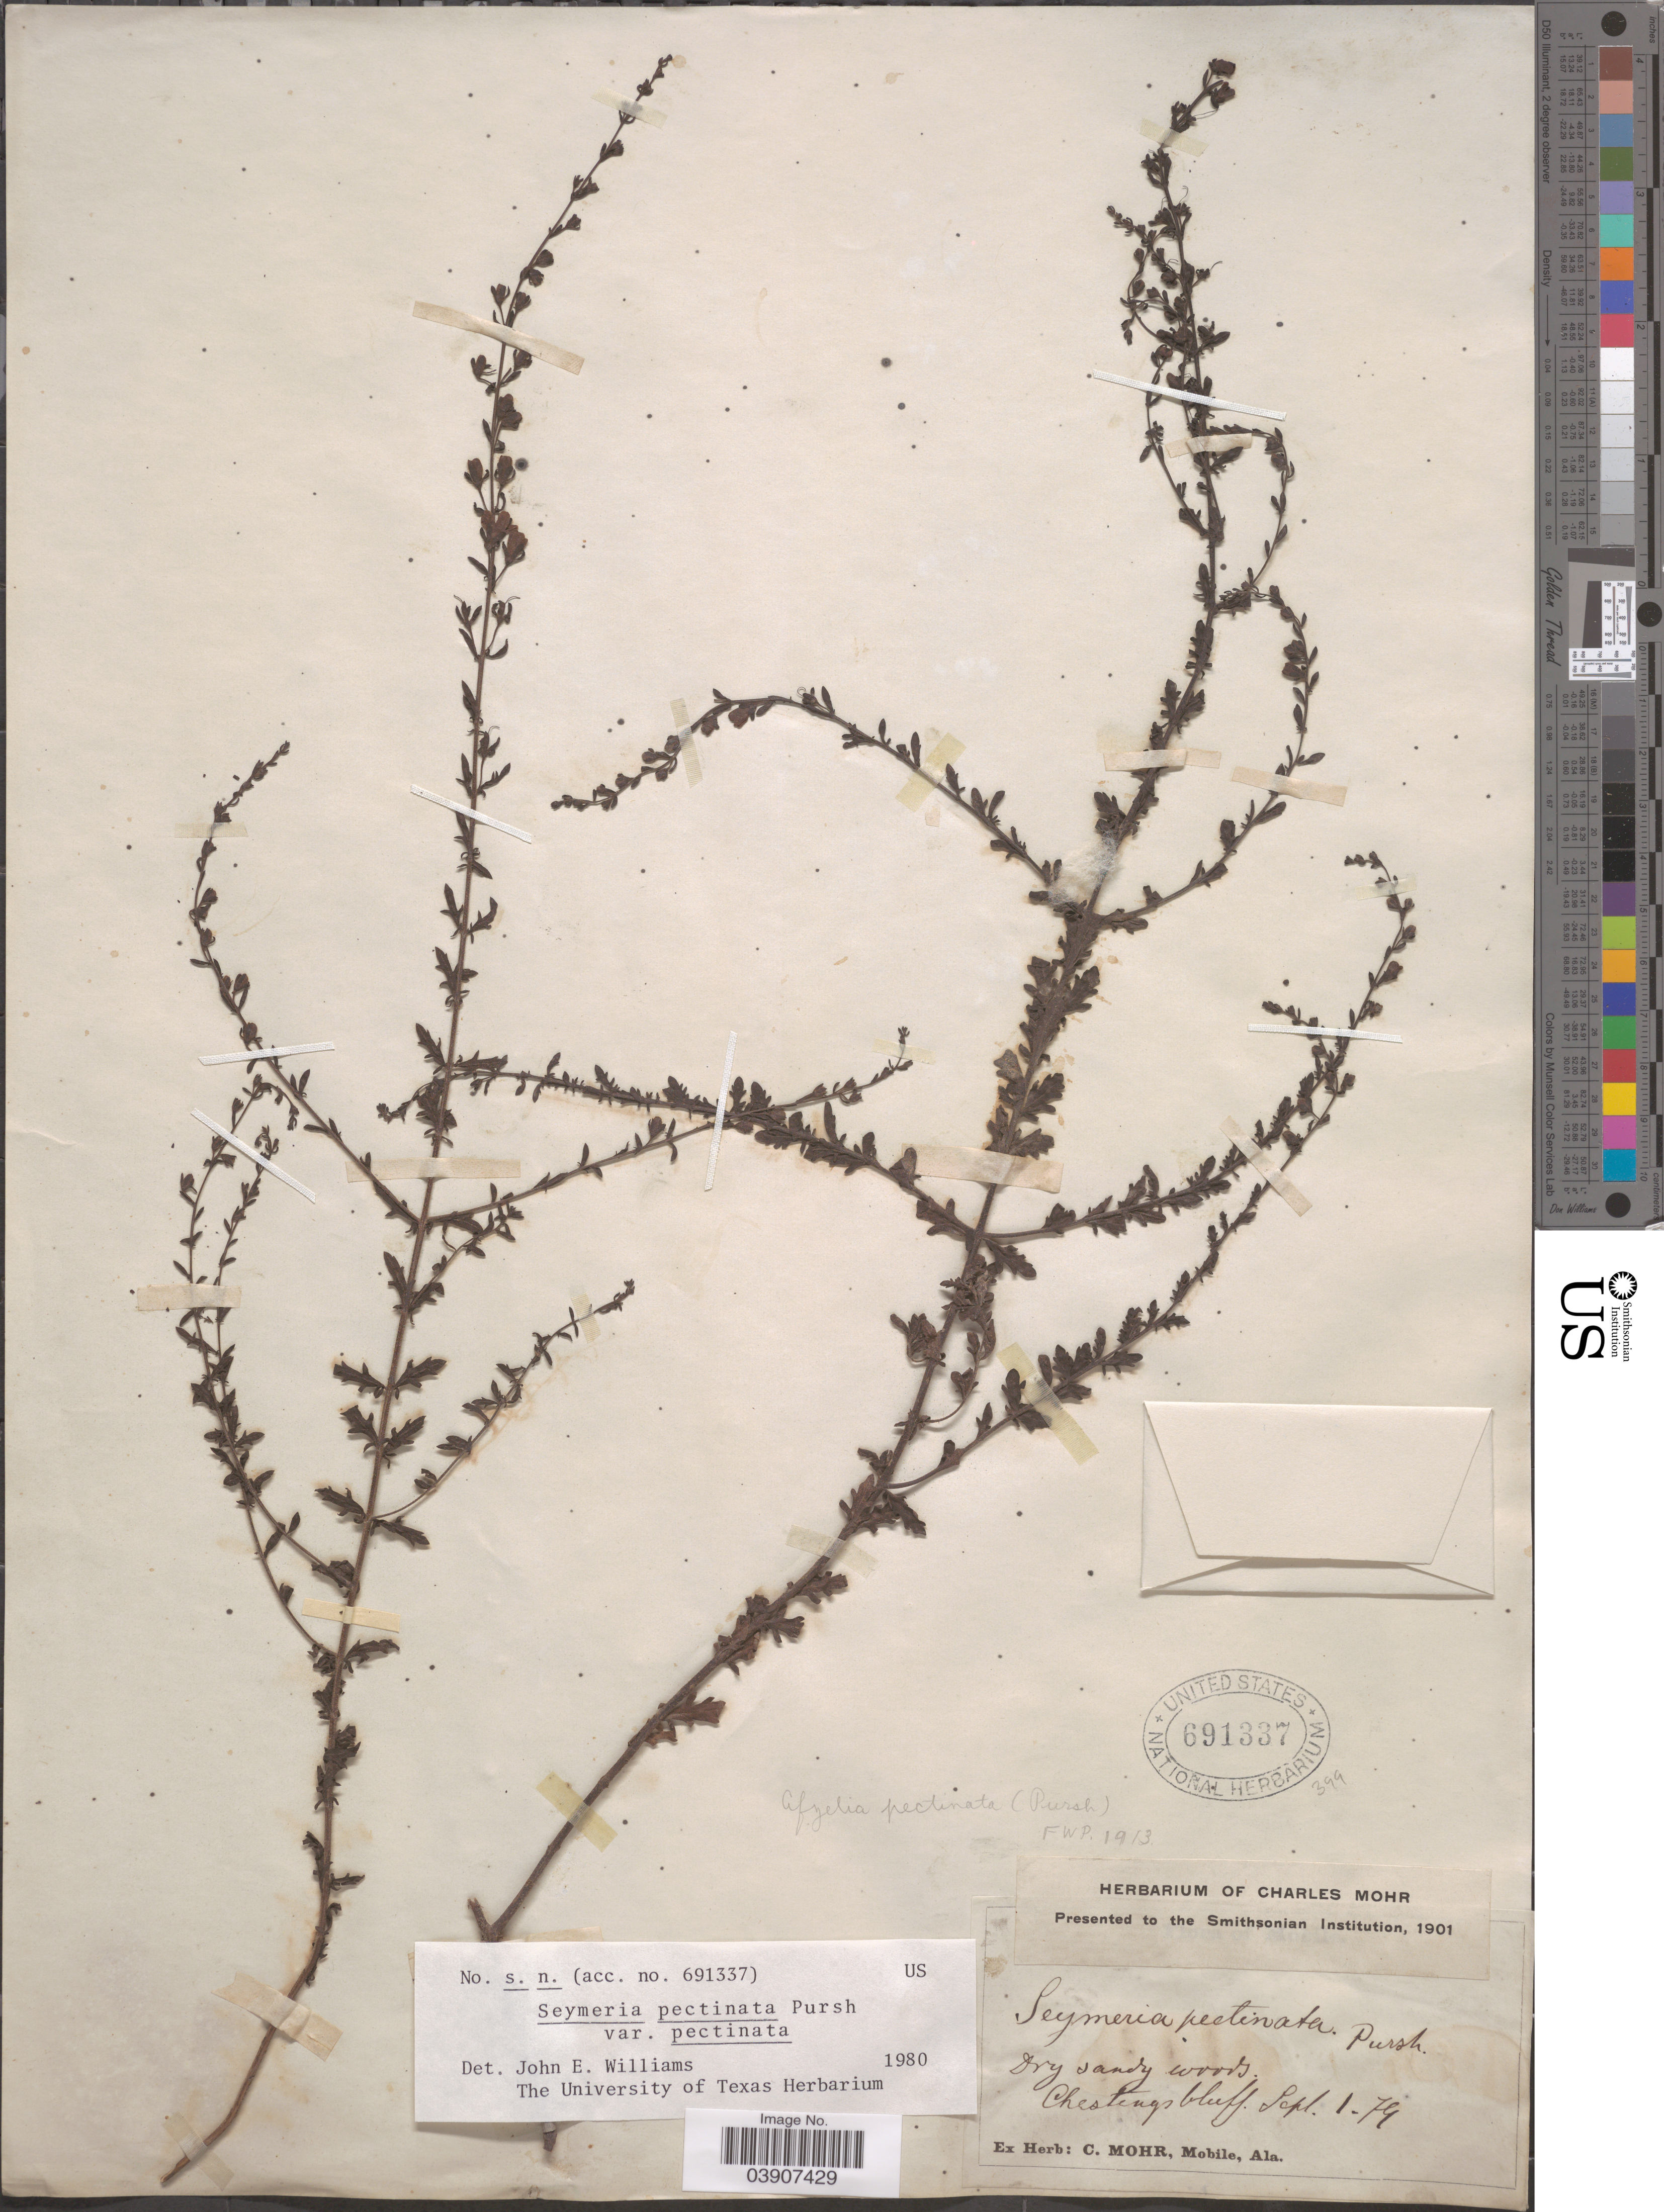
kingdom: Plantae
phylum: Tracheophyta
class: Magnoliopsida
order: Lamiales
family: Orobanchaceae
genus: Seymeria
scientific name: Seymeria pectinata var. pectinata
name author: Pursh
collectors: ex herb. C. Mohr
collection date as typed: Transcribed d/m/y: 1/9/79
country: United States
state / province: Alabama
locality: Chestings bluffs.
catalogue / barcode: US 691337